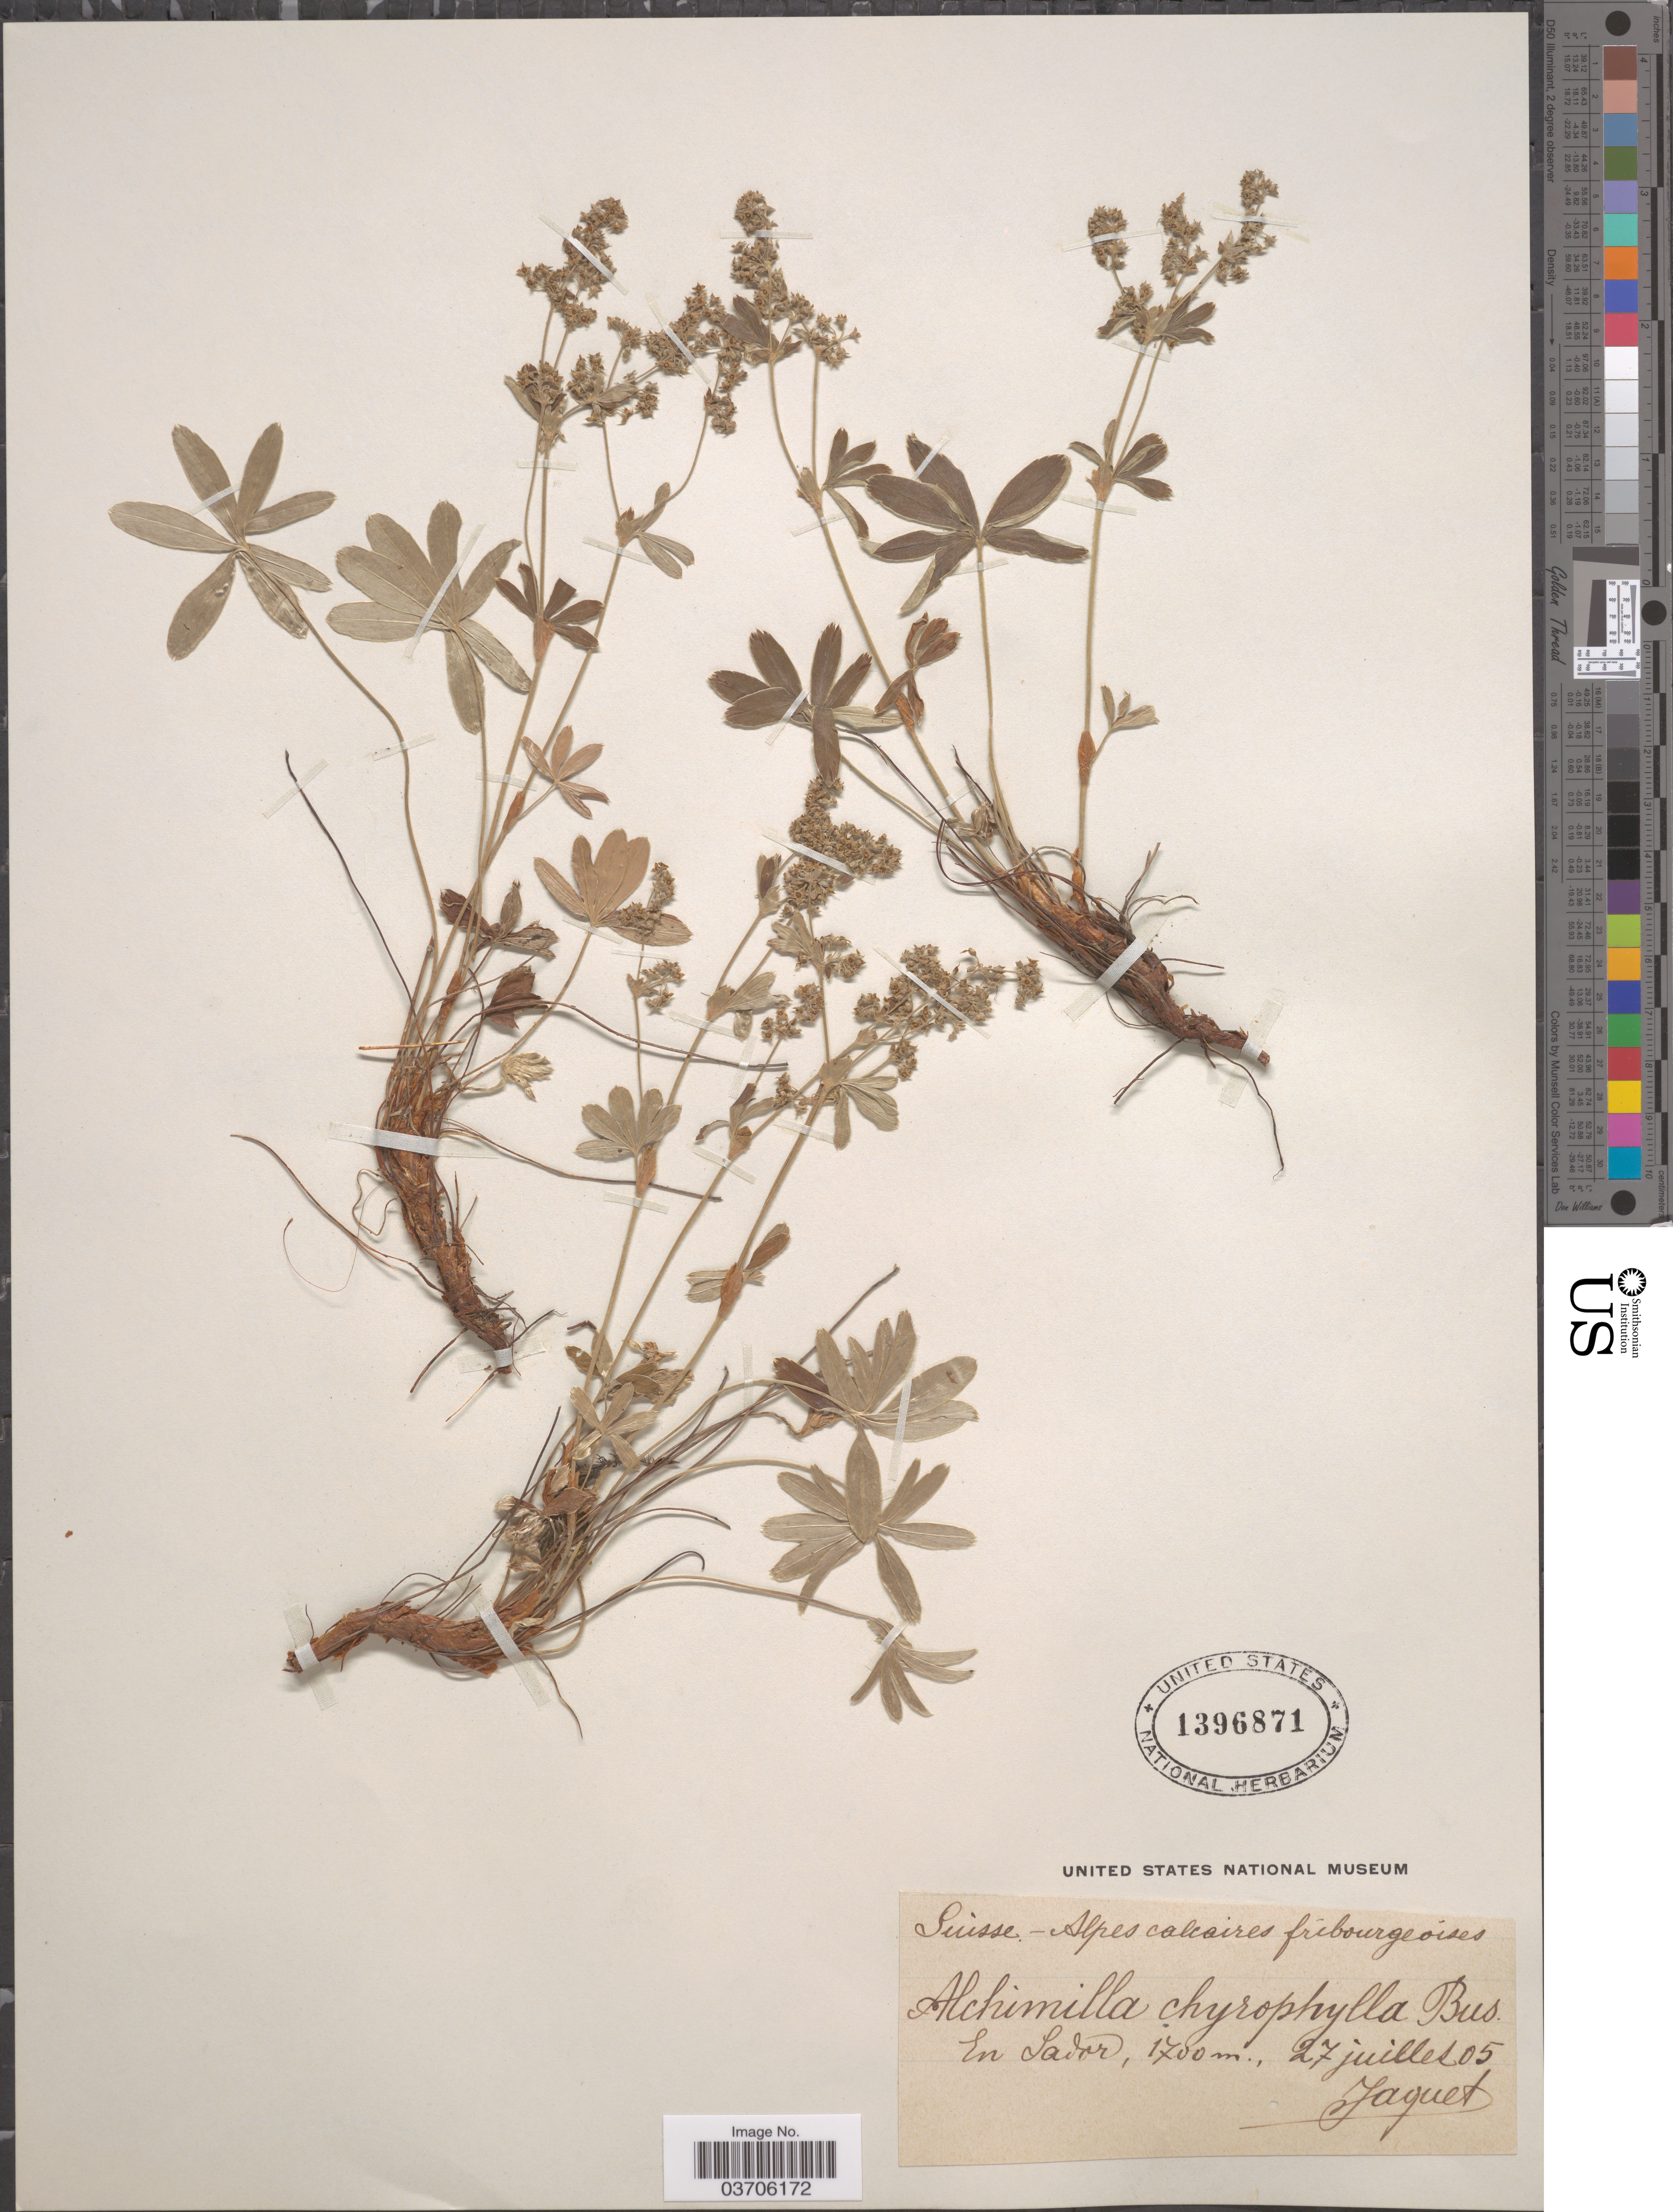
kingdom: Plantae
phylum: Tracheophyta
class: Magnoliopsida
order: Rosales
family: Rosaceae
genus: Alchemilla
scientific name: Alchemilla chirophylla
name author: Buser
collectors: -. Jaquet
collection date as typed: Transcribed d/m/y: 27/7/5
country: Switzerland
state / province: Fribourg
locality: Suisse - Alpes calcaires fribourgeoises. En Sador.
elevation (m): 1700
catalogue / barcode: US 1396871